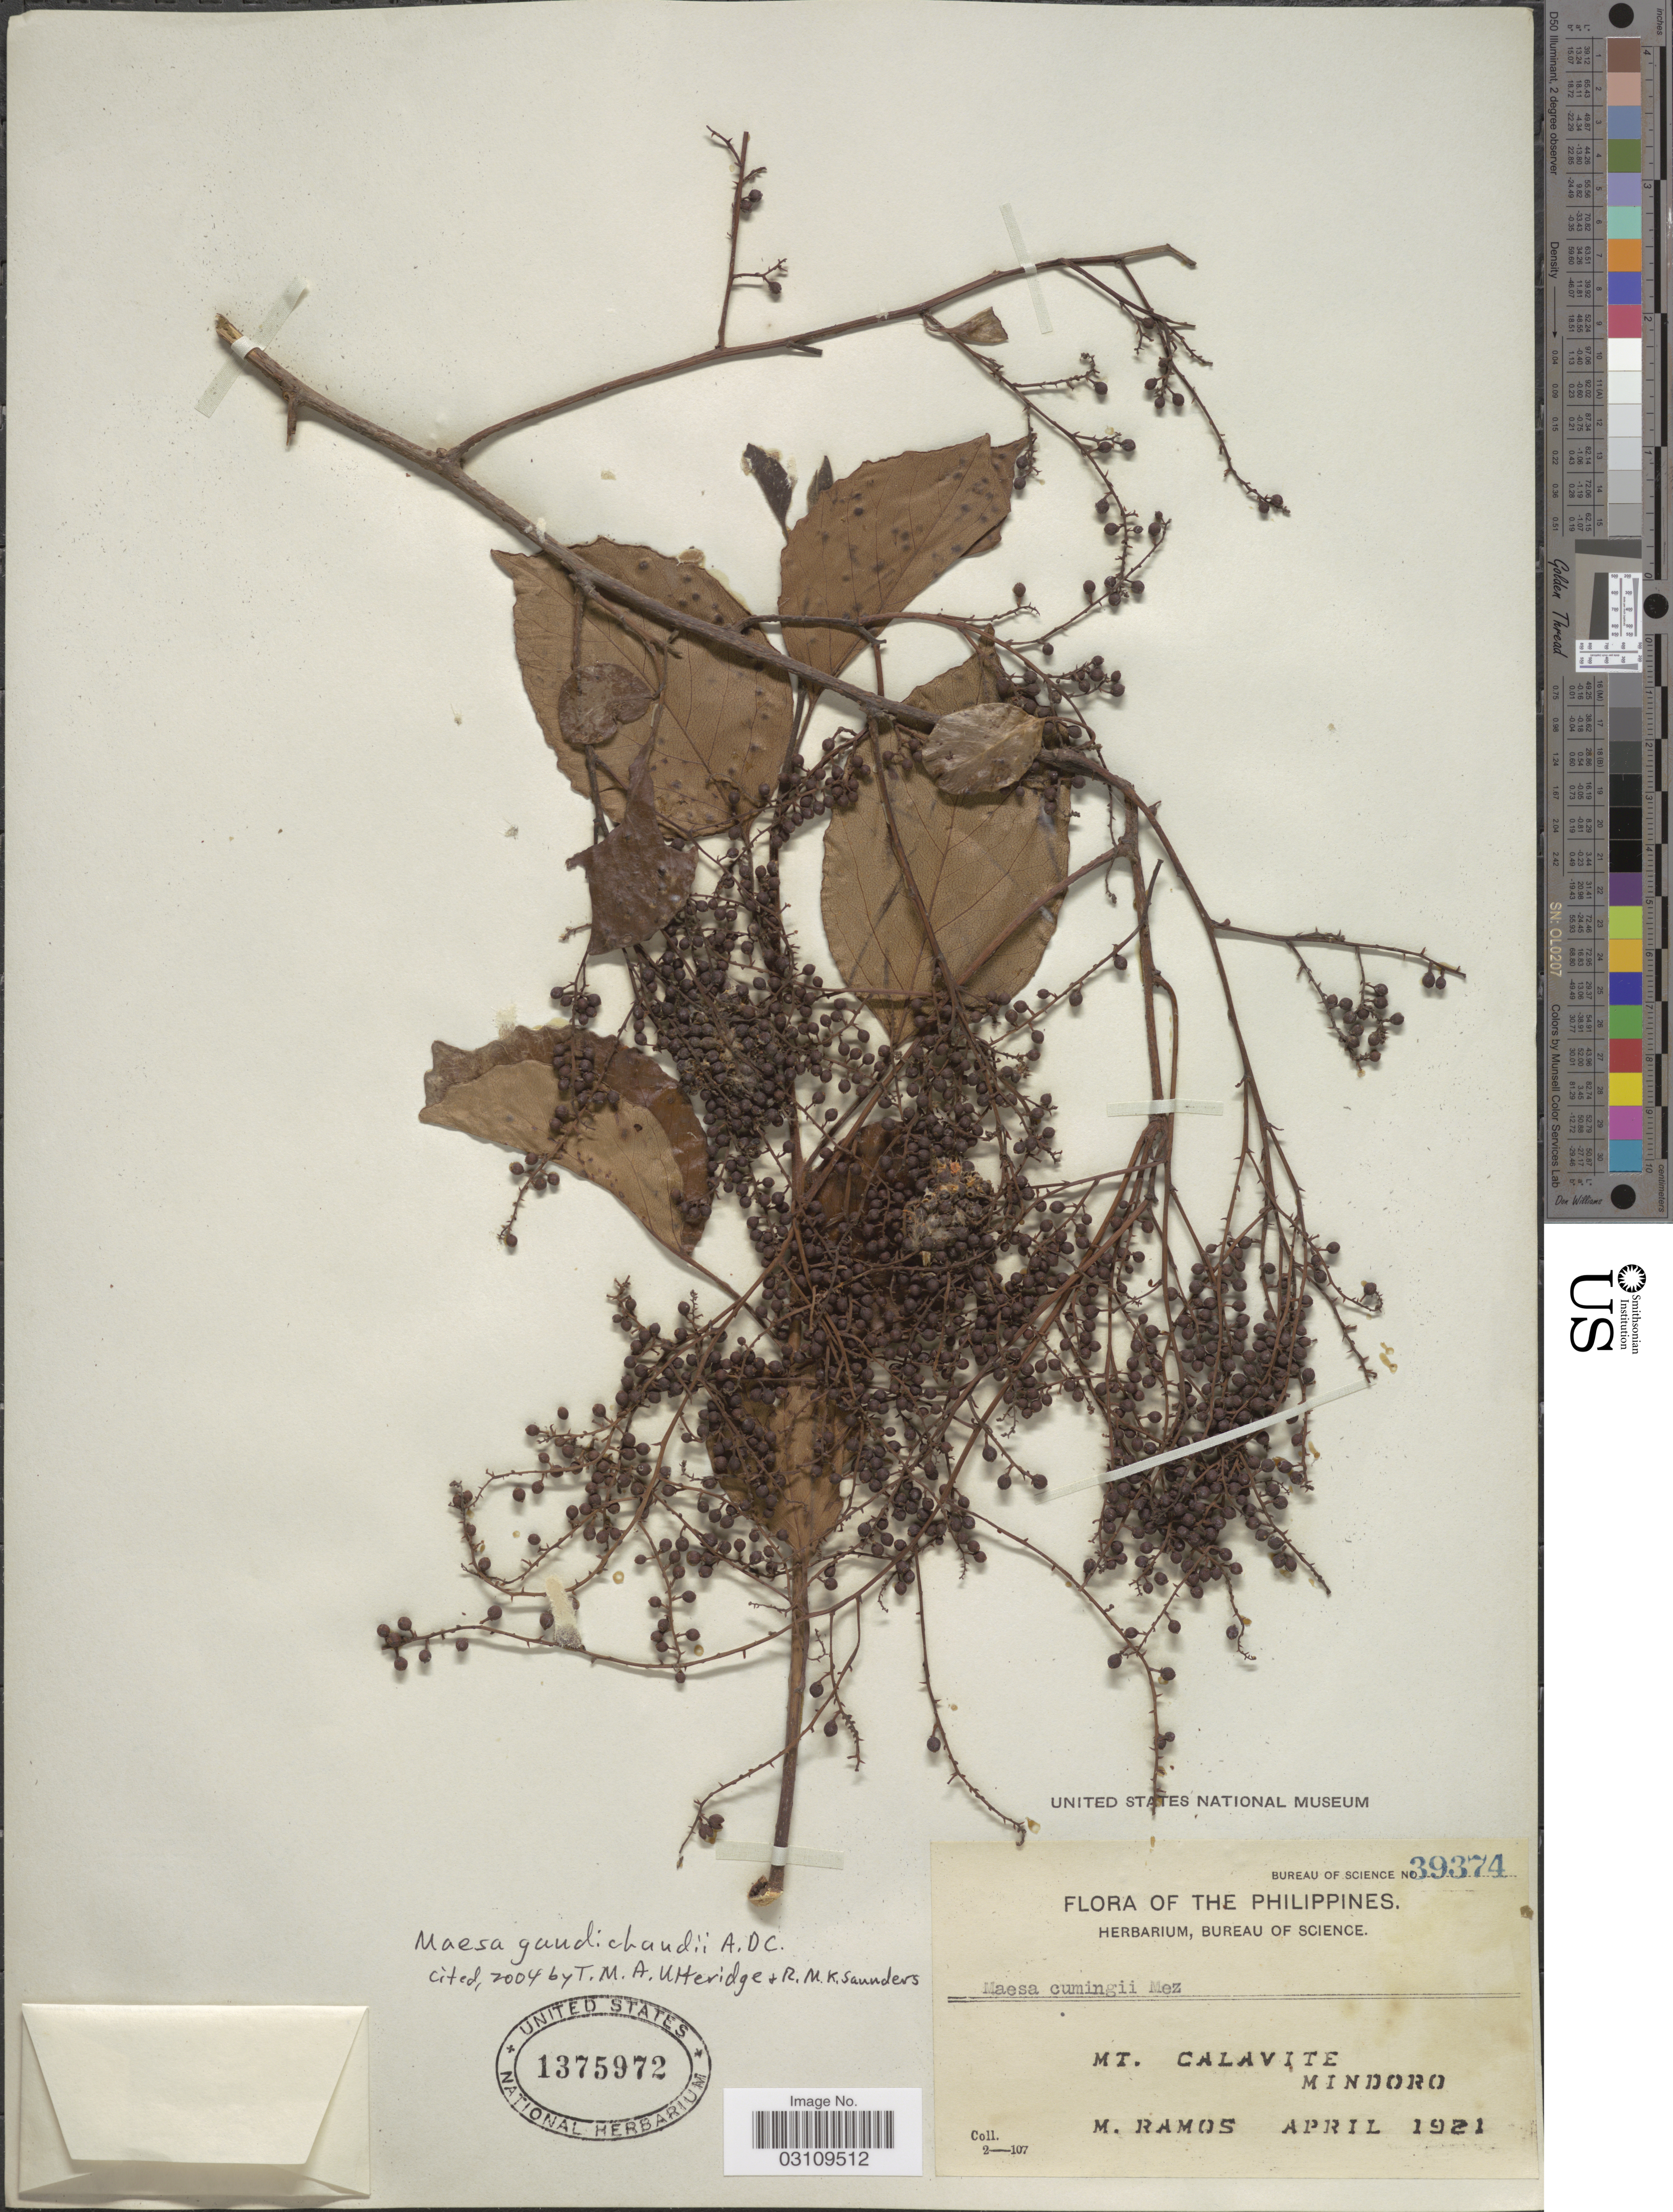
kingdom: Plantae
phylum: Tracheophyta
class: Magnoliopsida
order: Ericales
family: Primulaceae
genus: Maesa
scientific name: Maesa gaudichaudii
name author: A. DC.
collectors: M. Ramos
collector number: Bureau of Science 39374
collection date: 1921-04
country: Philippines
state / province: Mimaropa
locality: Mt. Calavite, Mindoro.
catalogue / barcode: US 1375972